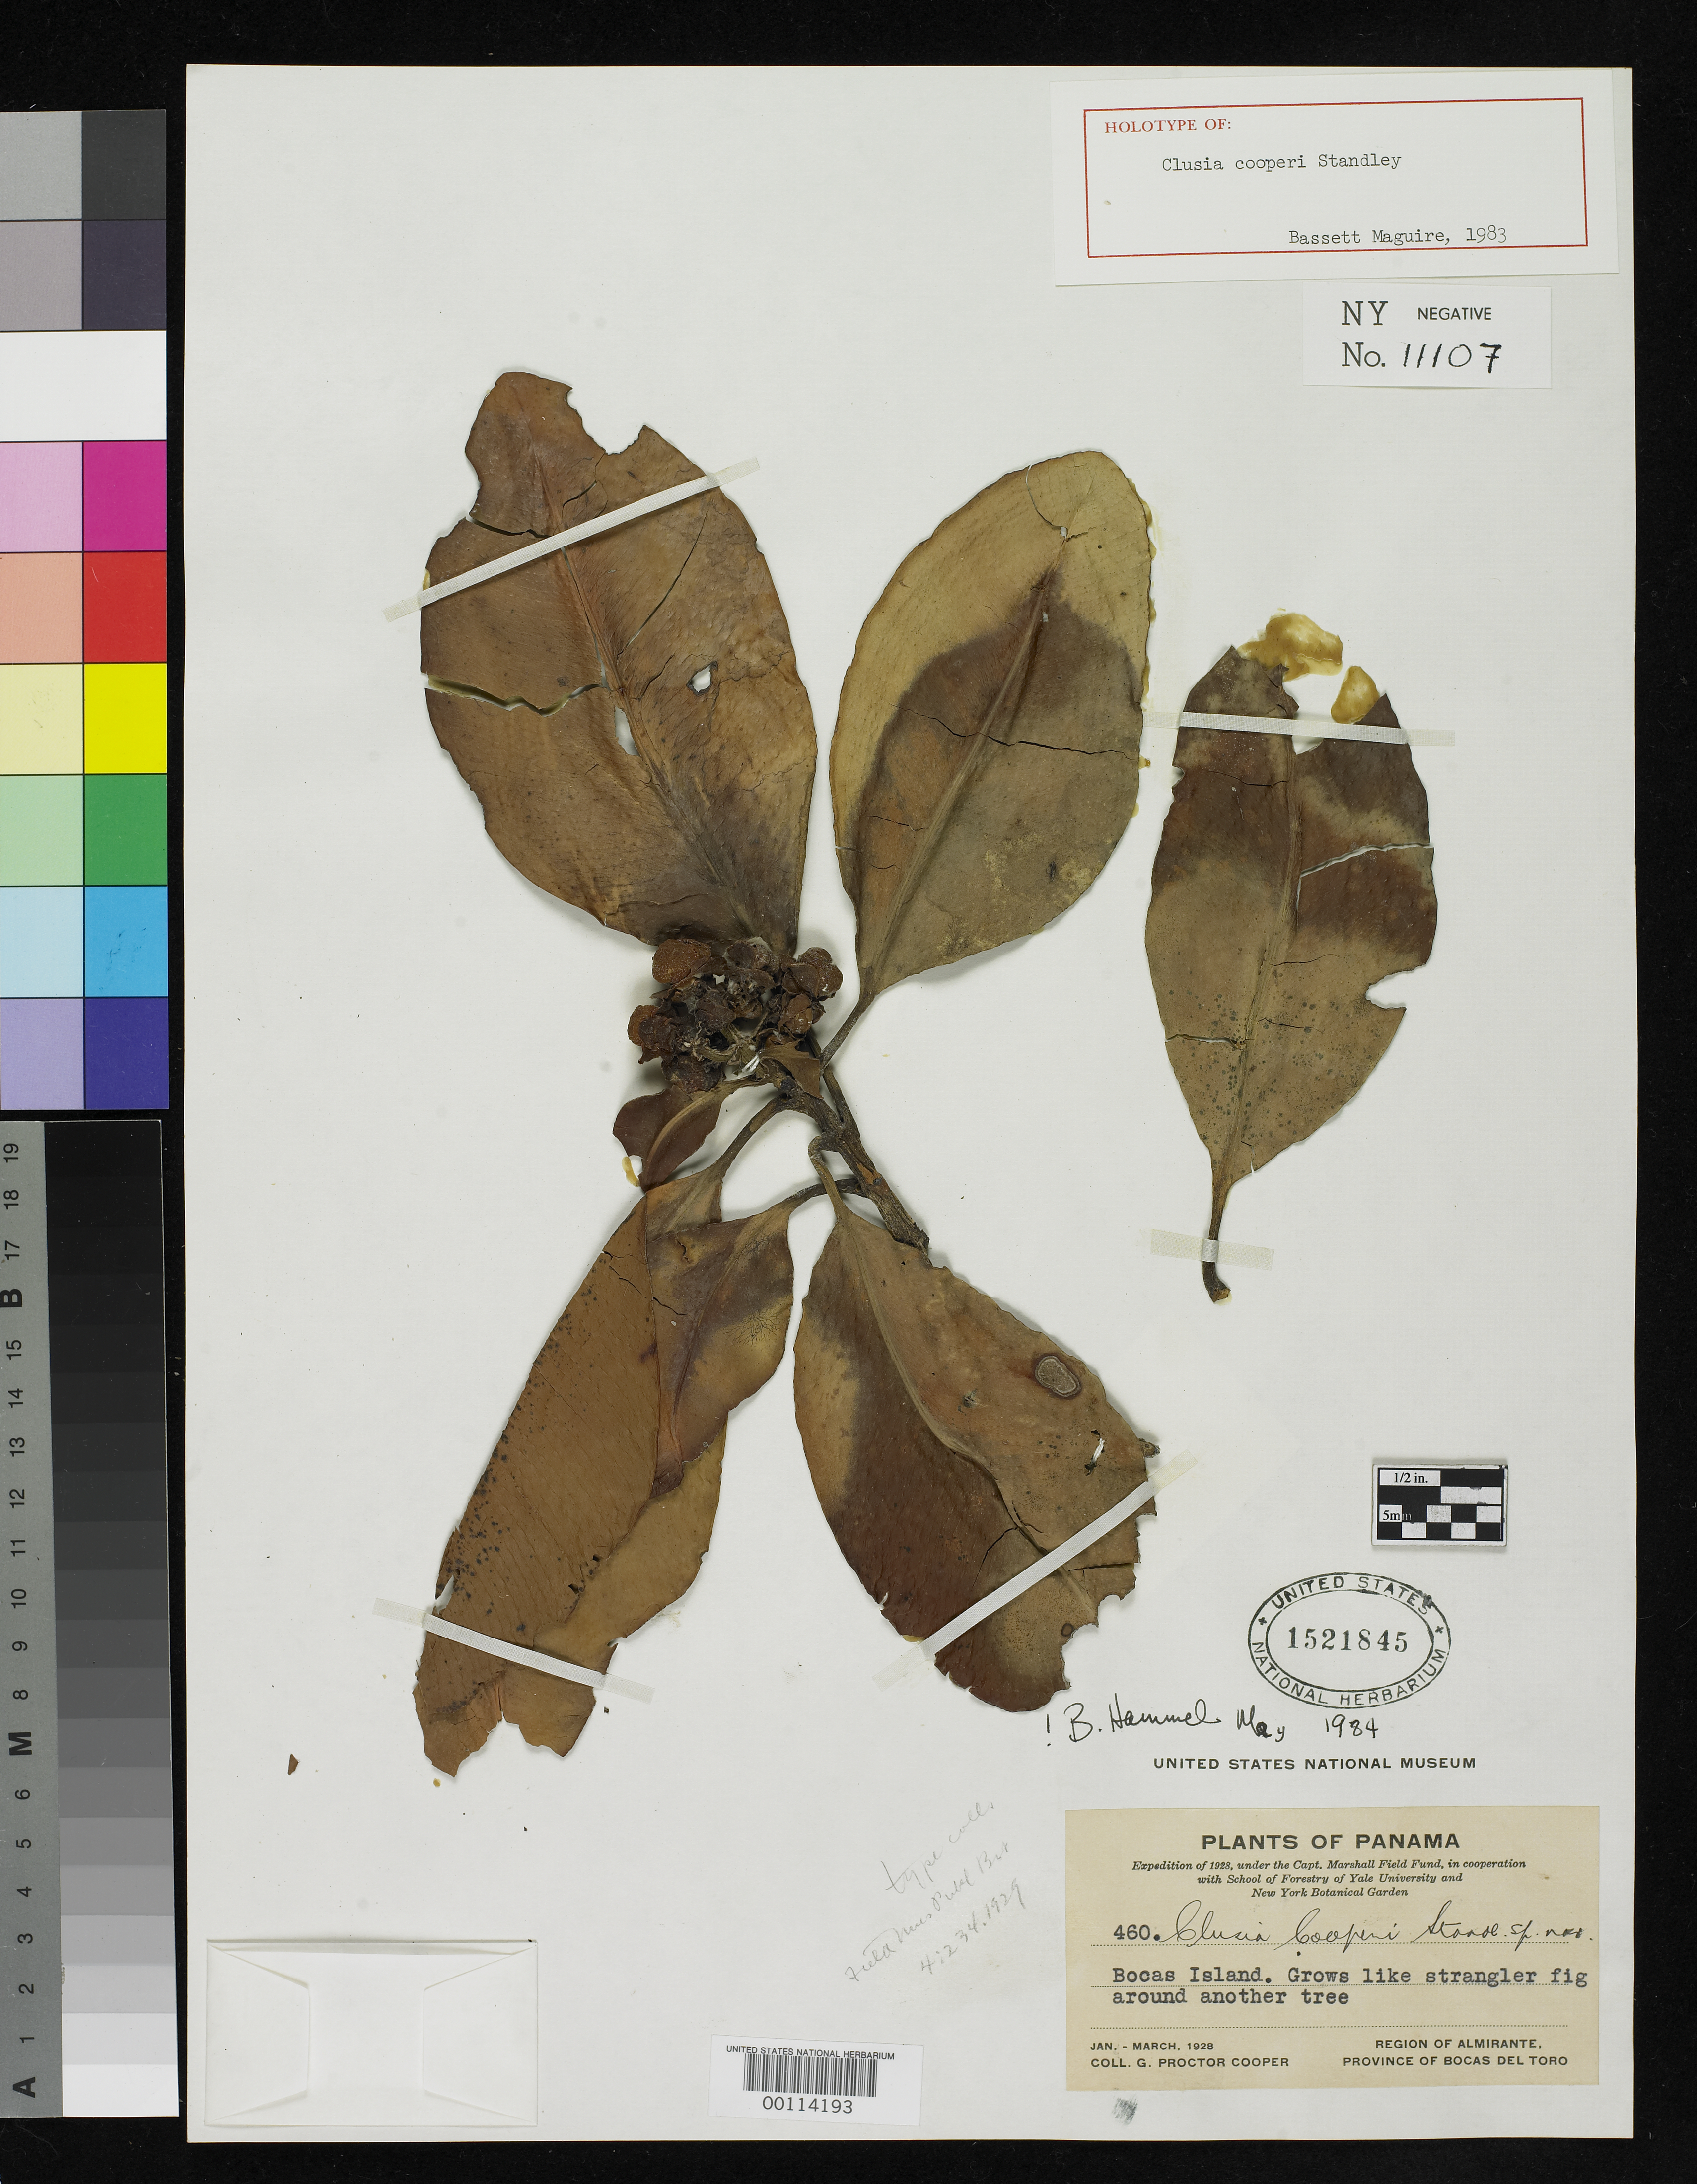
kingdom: Plantae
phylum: Tracheophyta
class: Magnoliopsida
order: Malpighiales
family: Clusiaceae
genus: Clusia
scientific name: Clusia cooperi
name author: Standl.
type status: Isotype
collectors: G. Cooper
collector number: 460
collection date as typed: Jan 1928 to -- Mar 1928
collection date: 1928-01/1928-03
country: Panama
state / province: Bocas del Toro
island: Bocas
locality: Near Almirante.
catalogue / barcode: US 1521845